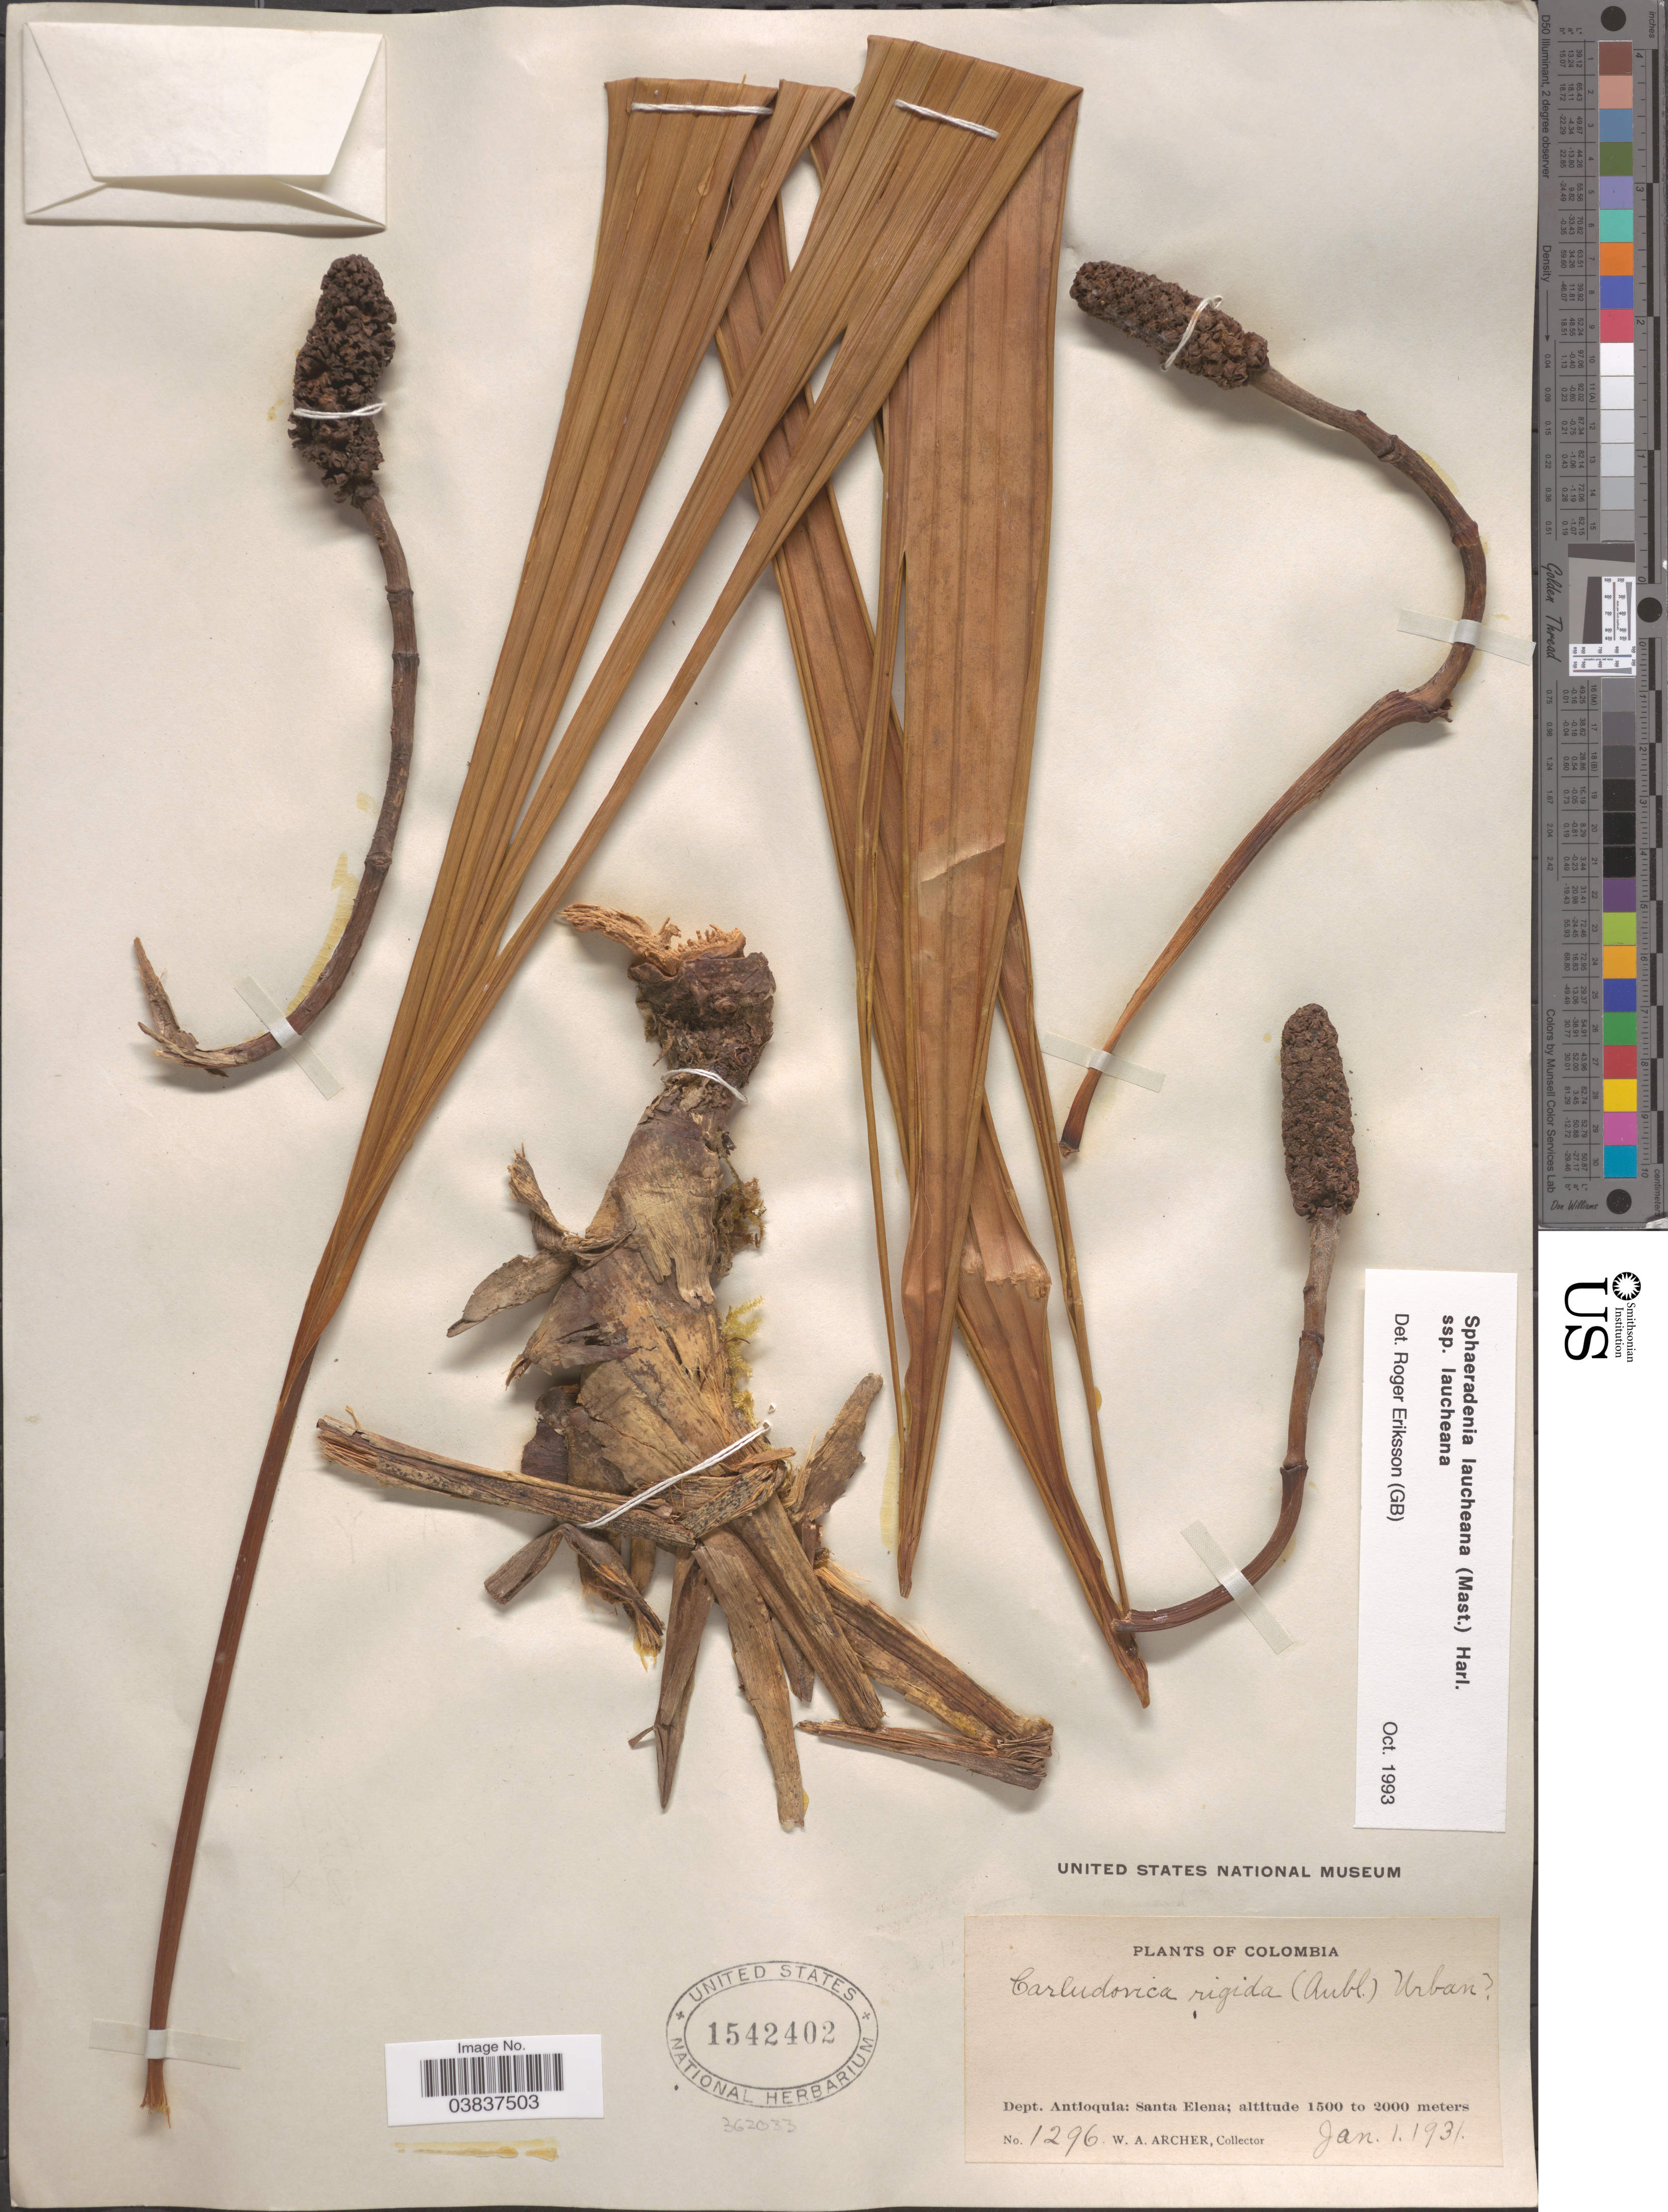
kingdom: Plantae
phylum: Tracheophyta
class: Liliopsida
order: Pandanales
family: Cyclanthaceae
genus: Sphaeradenia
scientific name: Sphaeradenia laucheana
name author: (Mast.) Harling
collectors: W. Archer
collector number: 1296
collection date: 1931-01-01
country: Colombia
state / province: Antioquia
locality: Dept. Antioquia: Santa Elena.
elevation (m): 1500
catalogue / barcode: US 1542402